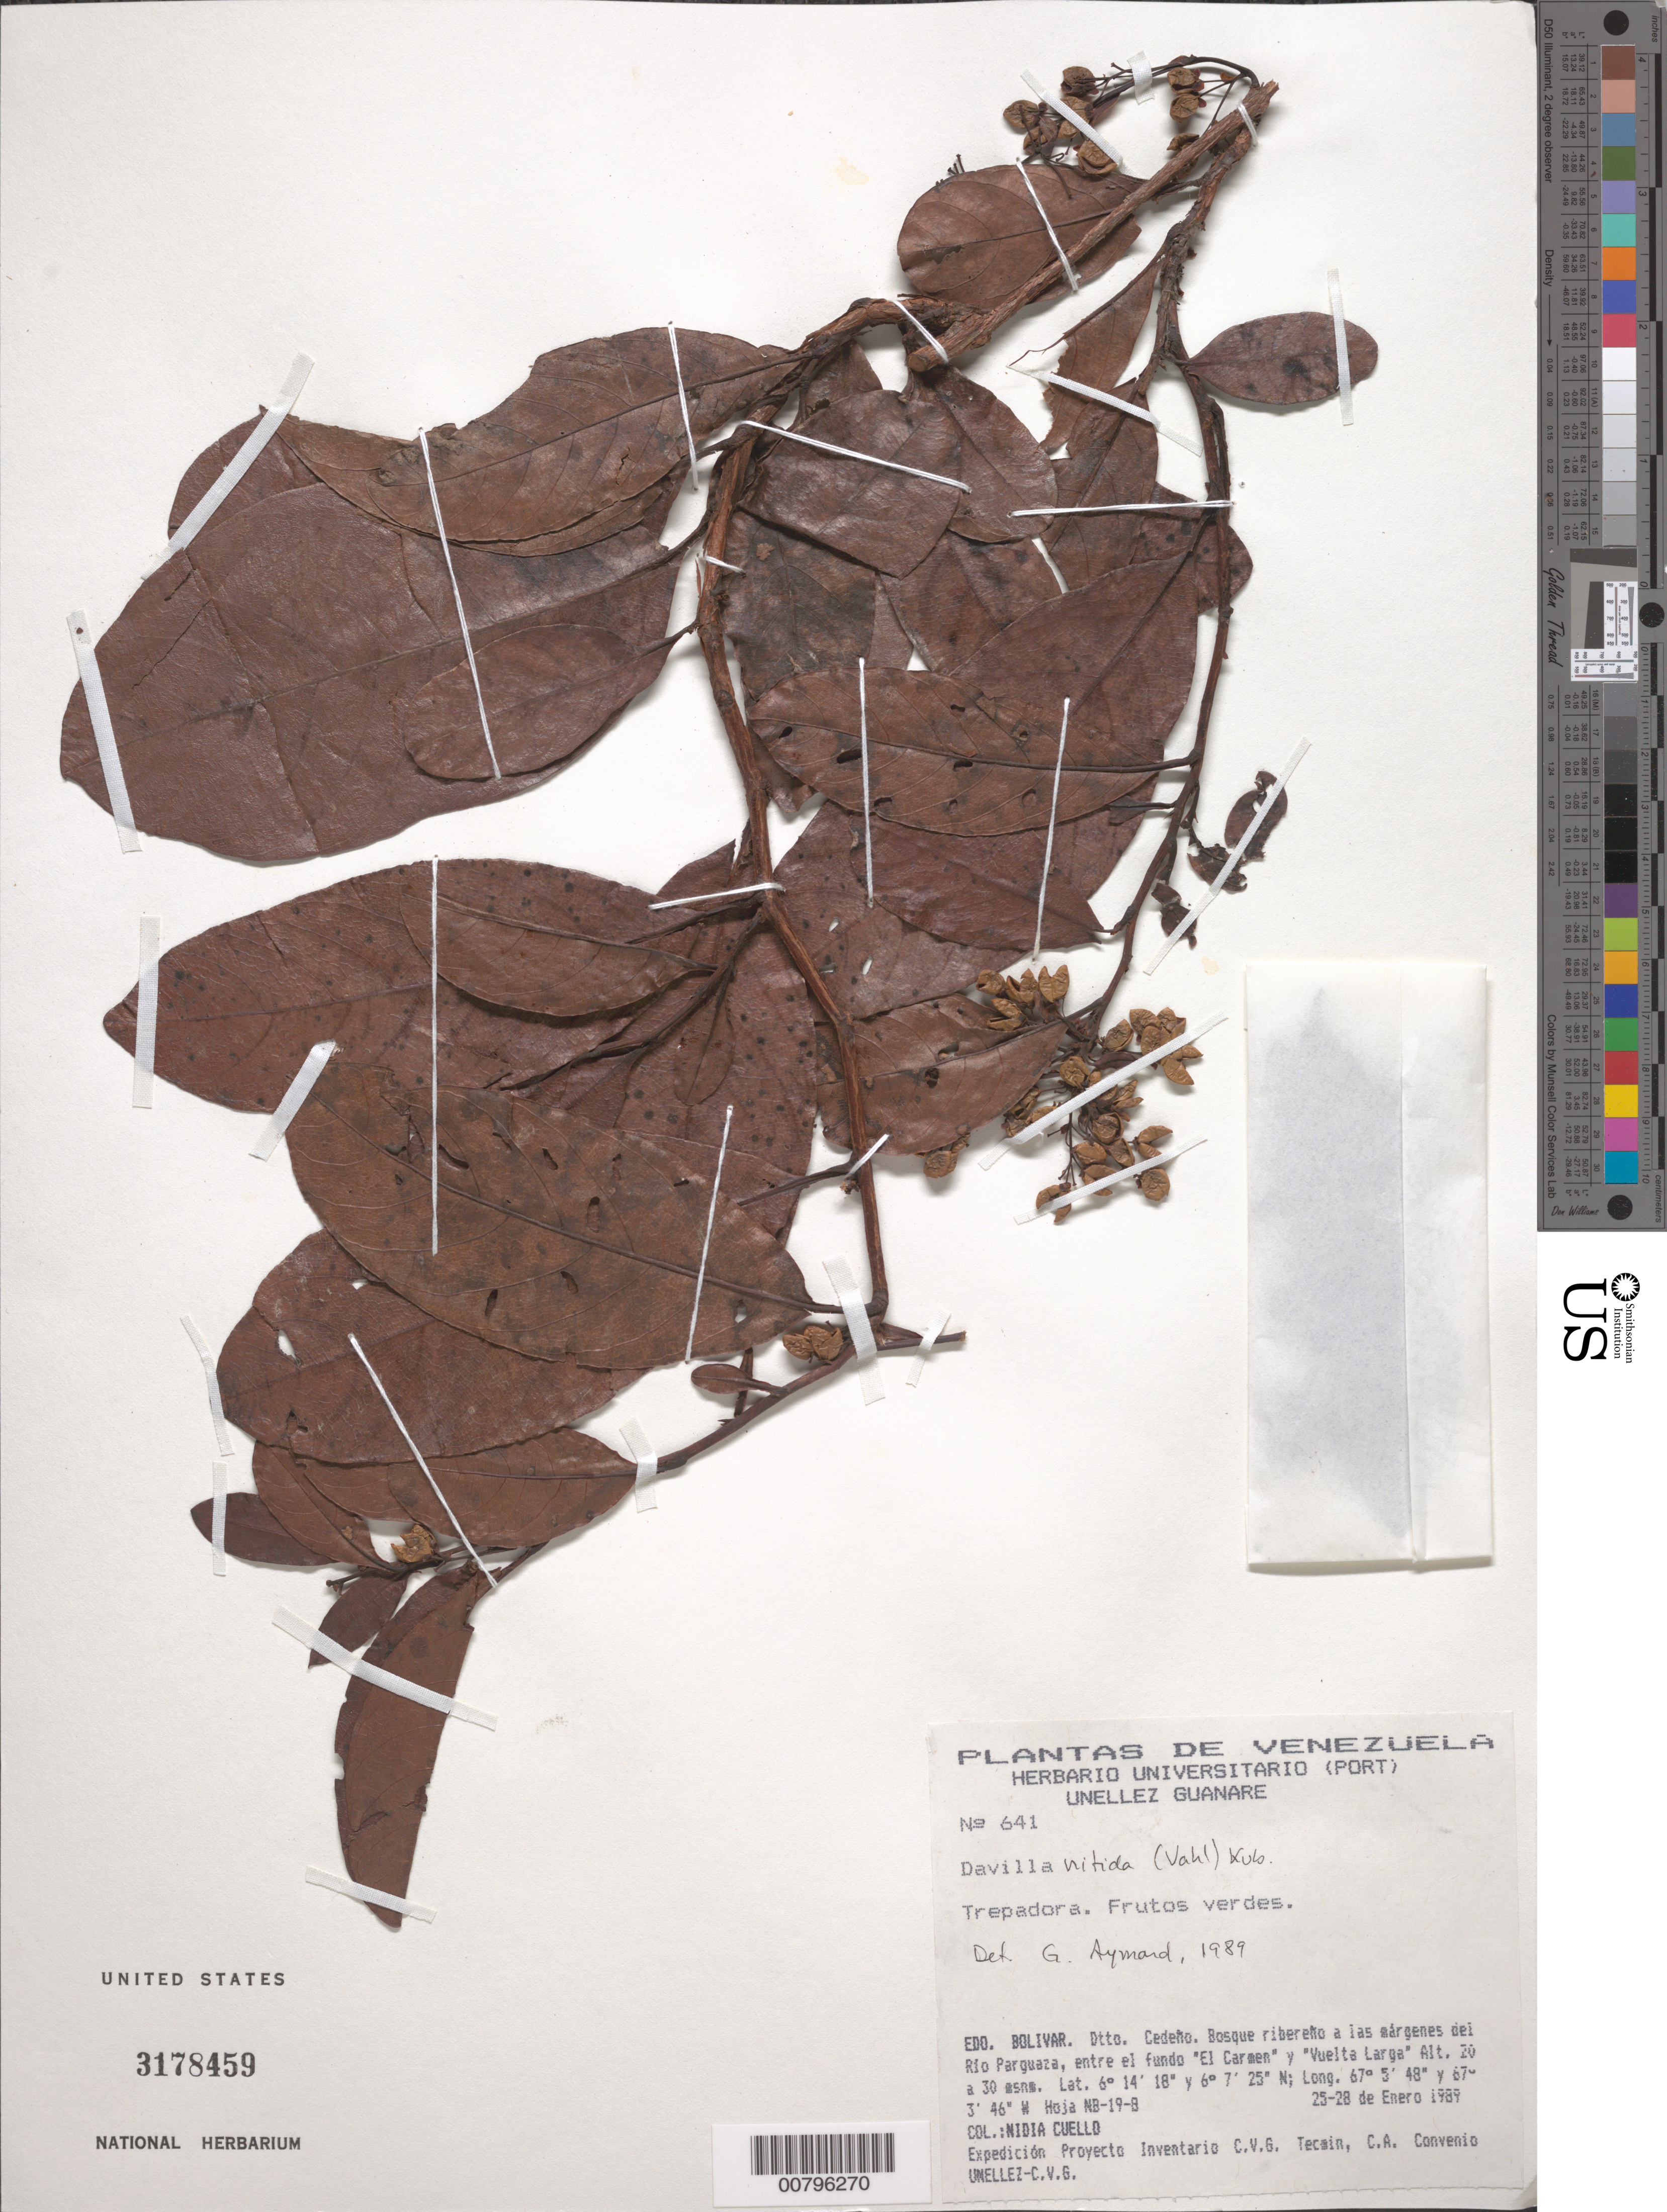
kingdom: Plantae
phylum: Tracheophyta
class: Magnoliopsida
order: Dilleniales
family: Dilleniaceae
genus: Davilla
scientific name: Davilla nitida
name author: (Vahl) Kubitzki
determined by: Aymard C., G. A., (PORT), Univ. Nac. Exp. de los Llanos Ezequiel Zamora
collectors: N. L. Cuello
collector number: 641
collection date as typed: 25-Jan-89 to 28-Jan-89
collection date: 1989-01-25/1989-01-28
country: Venezuela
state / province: Bolívar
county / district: Cedeño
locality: Rio Parguaza, entre el fundo 'El Carmen' y 'Vuelta Larga'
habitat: Bosque ribereno a las margens del rio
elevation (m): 20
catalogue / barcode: US 3178459